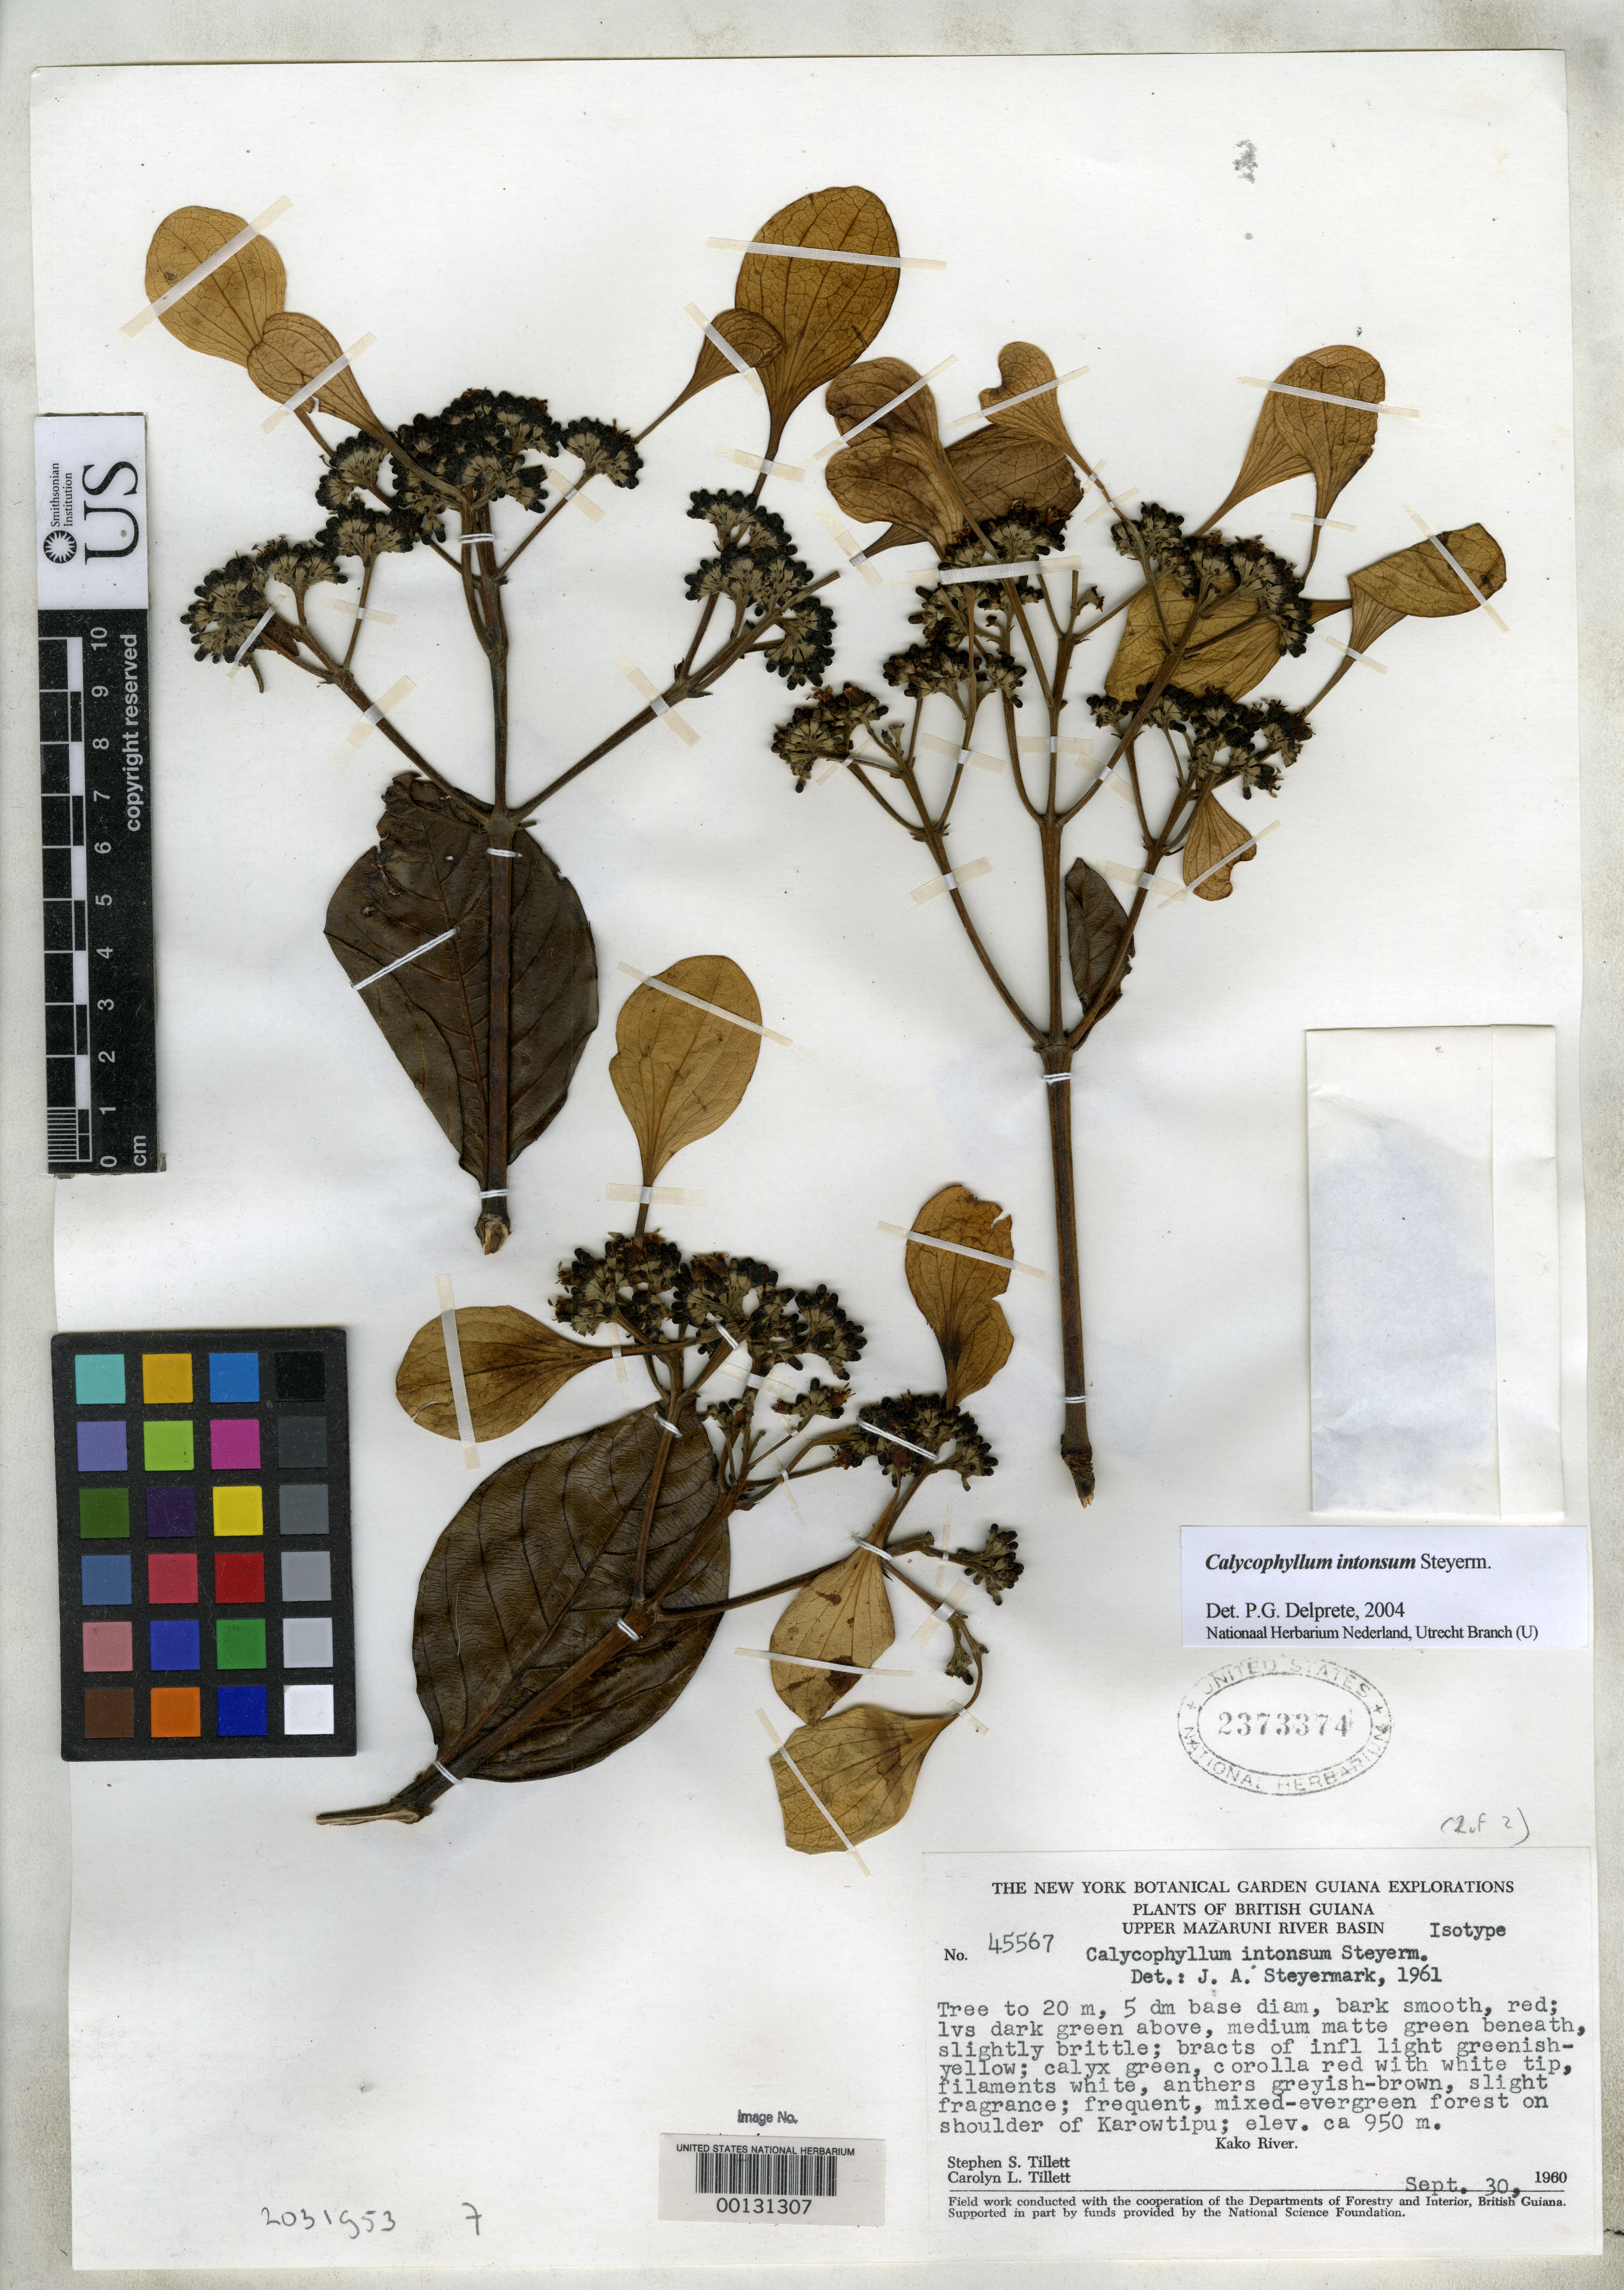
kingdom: Plantae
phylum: Tracheophyta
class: Magnoliopsida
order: Gentianales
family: Rubiaceae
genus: Calycophyllum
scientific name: Calycophyllum intonsum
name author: Steyerm.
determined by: Delprete, P. G., Herb. de Guyane Cay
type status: Isotype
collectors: S. S. Tillett & C. L. Tillett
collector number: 45567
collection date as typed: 30 Sep 1960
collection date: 1960-09-30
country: Guyana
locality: Upper Mazaruni River basin, shoulder of Karowtipu.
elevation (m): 950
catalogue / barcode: US 2373374